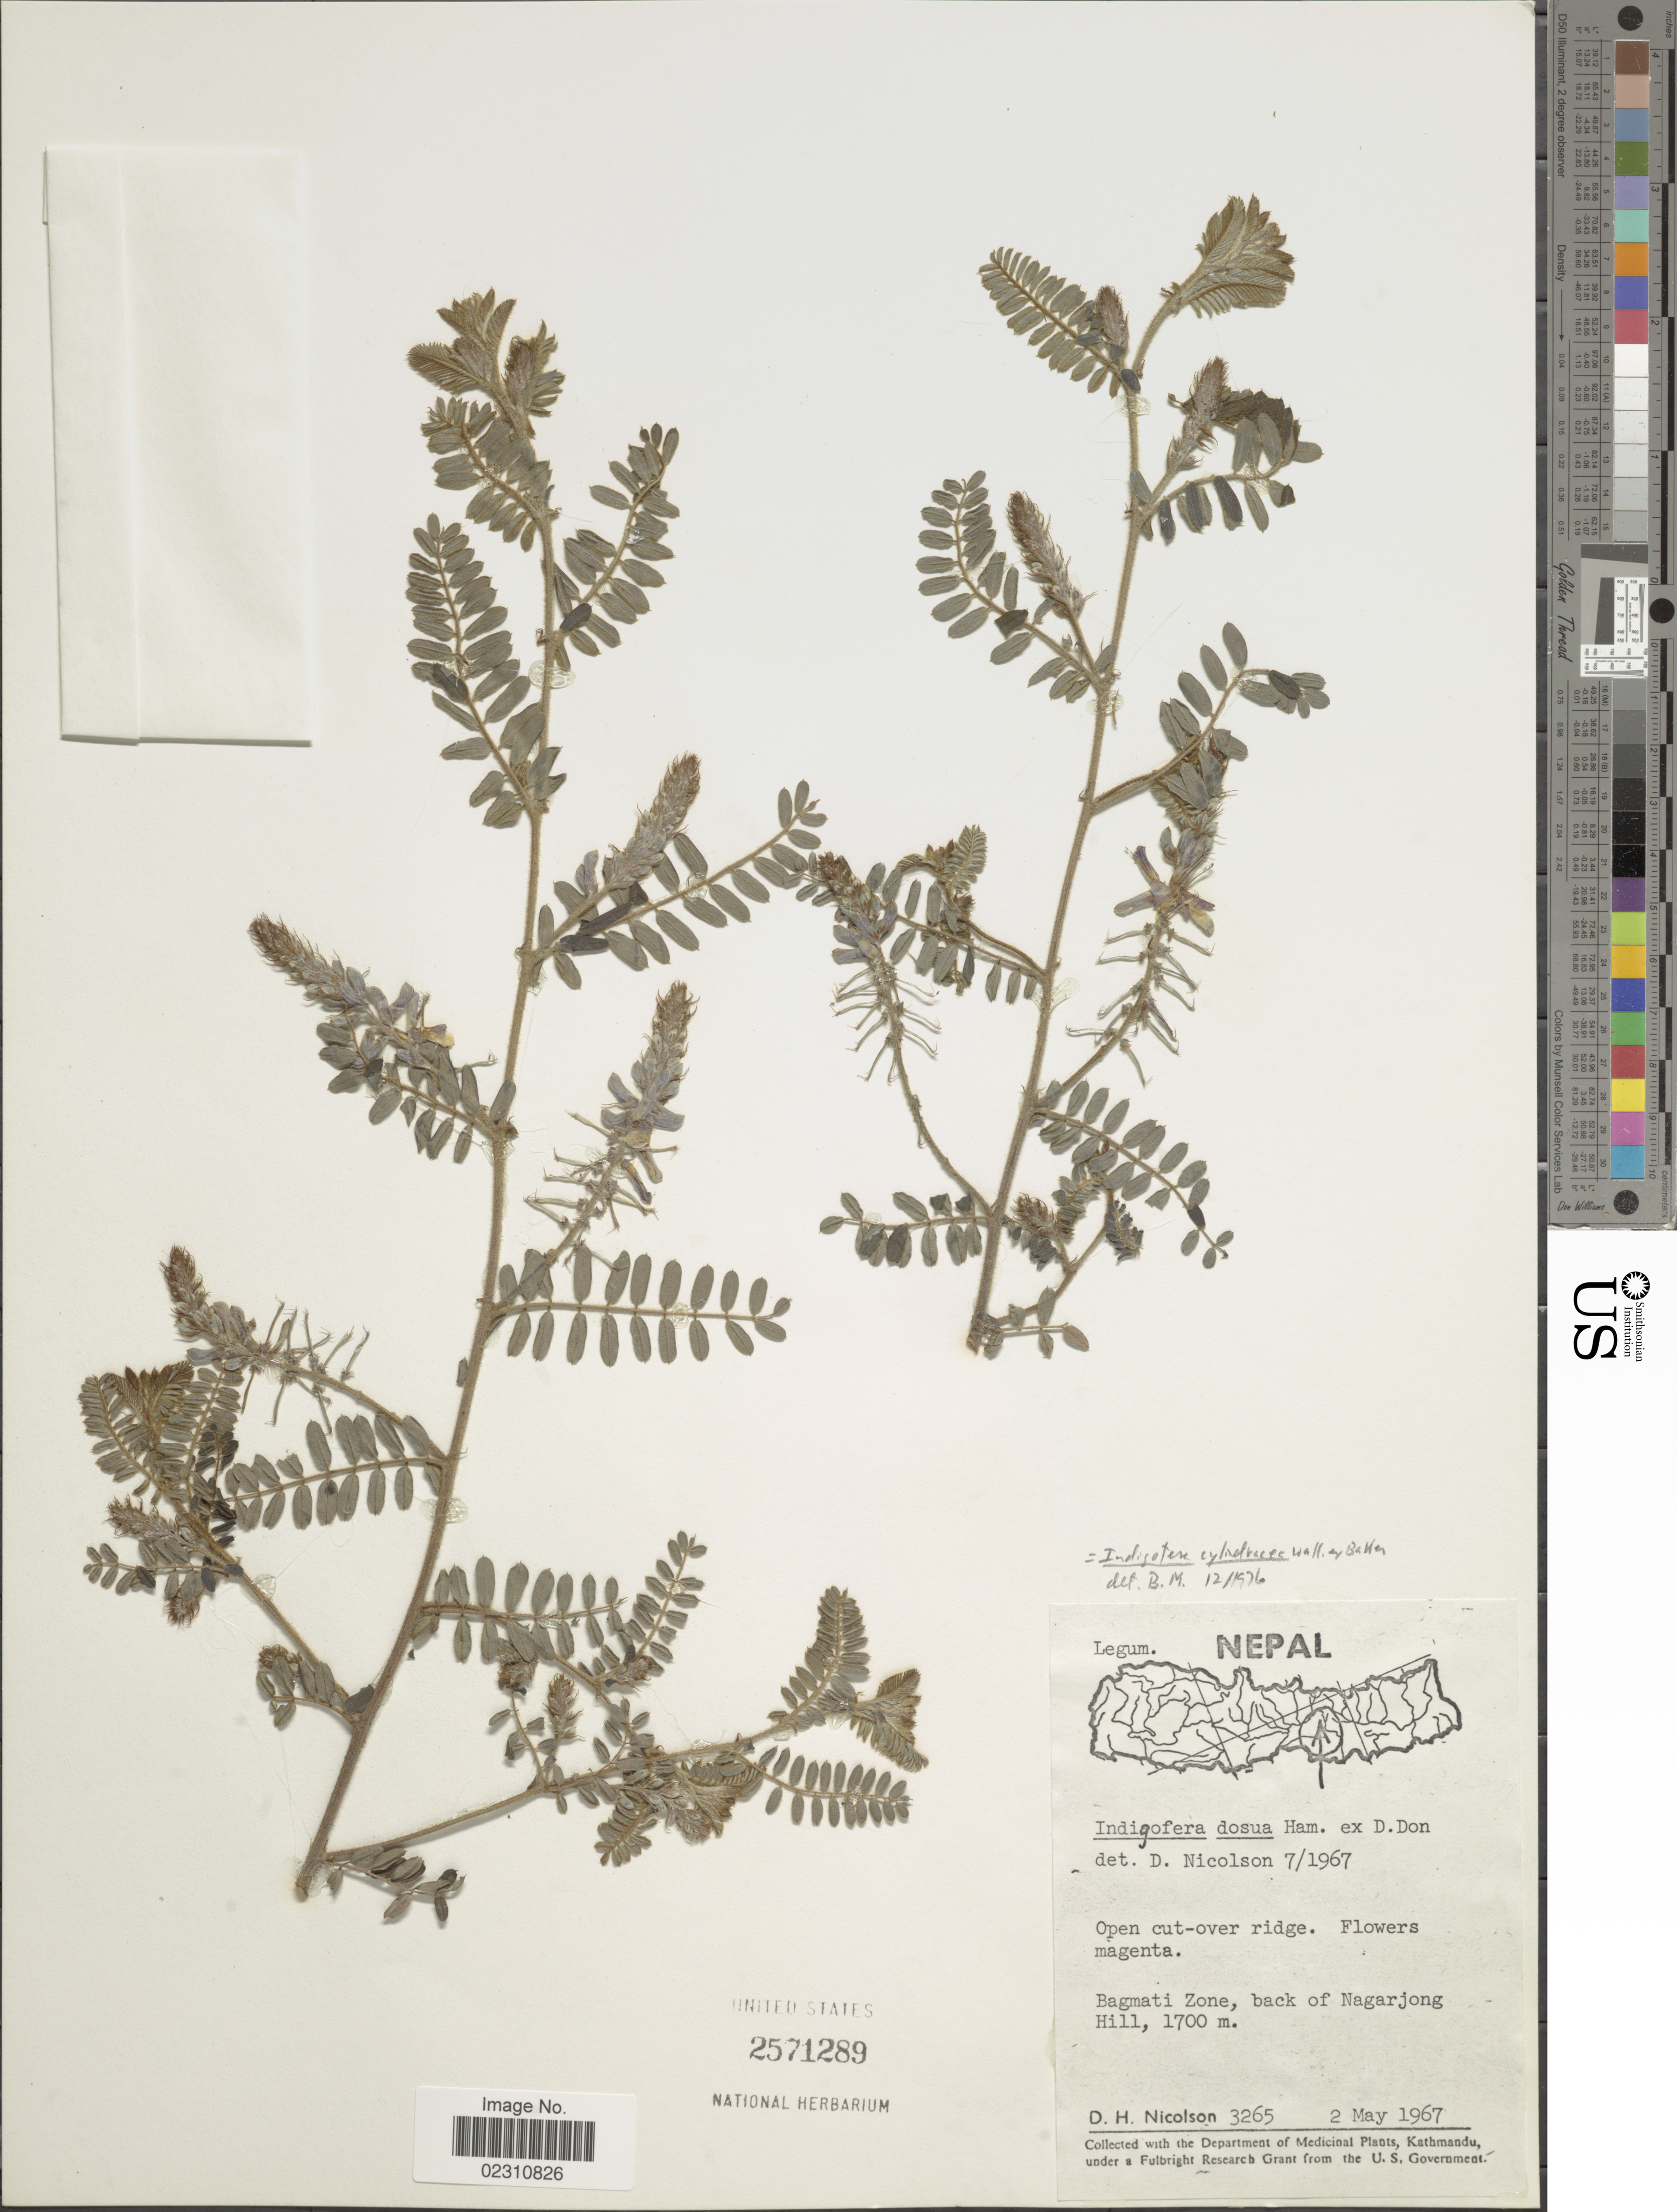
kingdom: Plantae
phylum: Tracheophyta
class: Magnoliopsida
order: Fabales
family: Fabaceae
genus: Indigofera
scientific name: Indigofera cylindracea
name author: Graham ex Baker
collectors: D. H. Nicolson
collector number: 3265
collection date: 1967-05-02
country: Nepal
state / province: Bagmati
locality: Bagmati zone, back of Nagarjong Hill.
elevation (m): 1700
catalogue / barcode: US 2571289